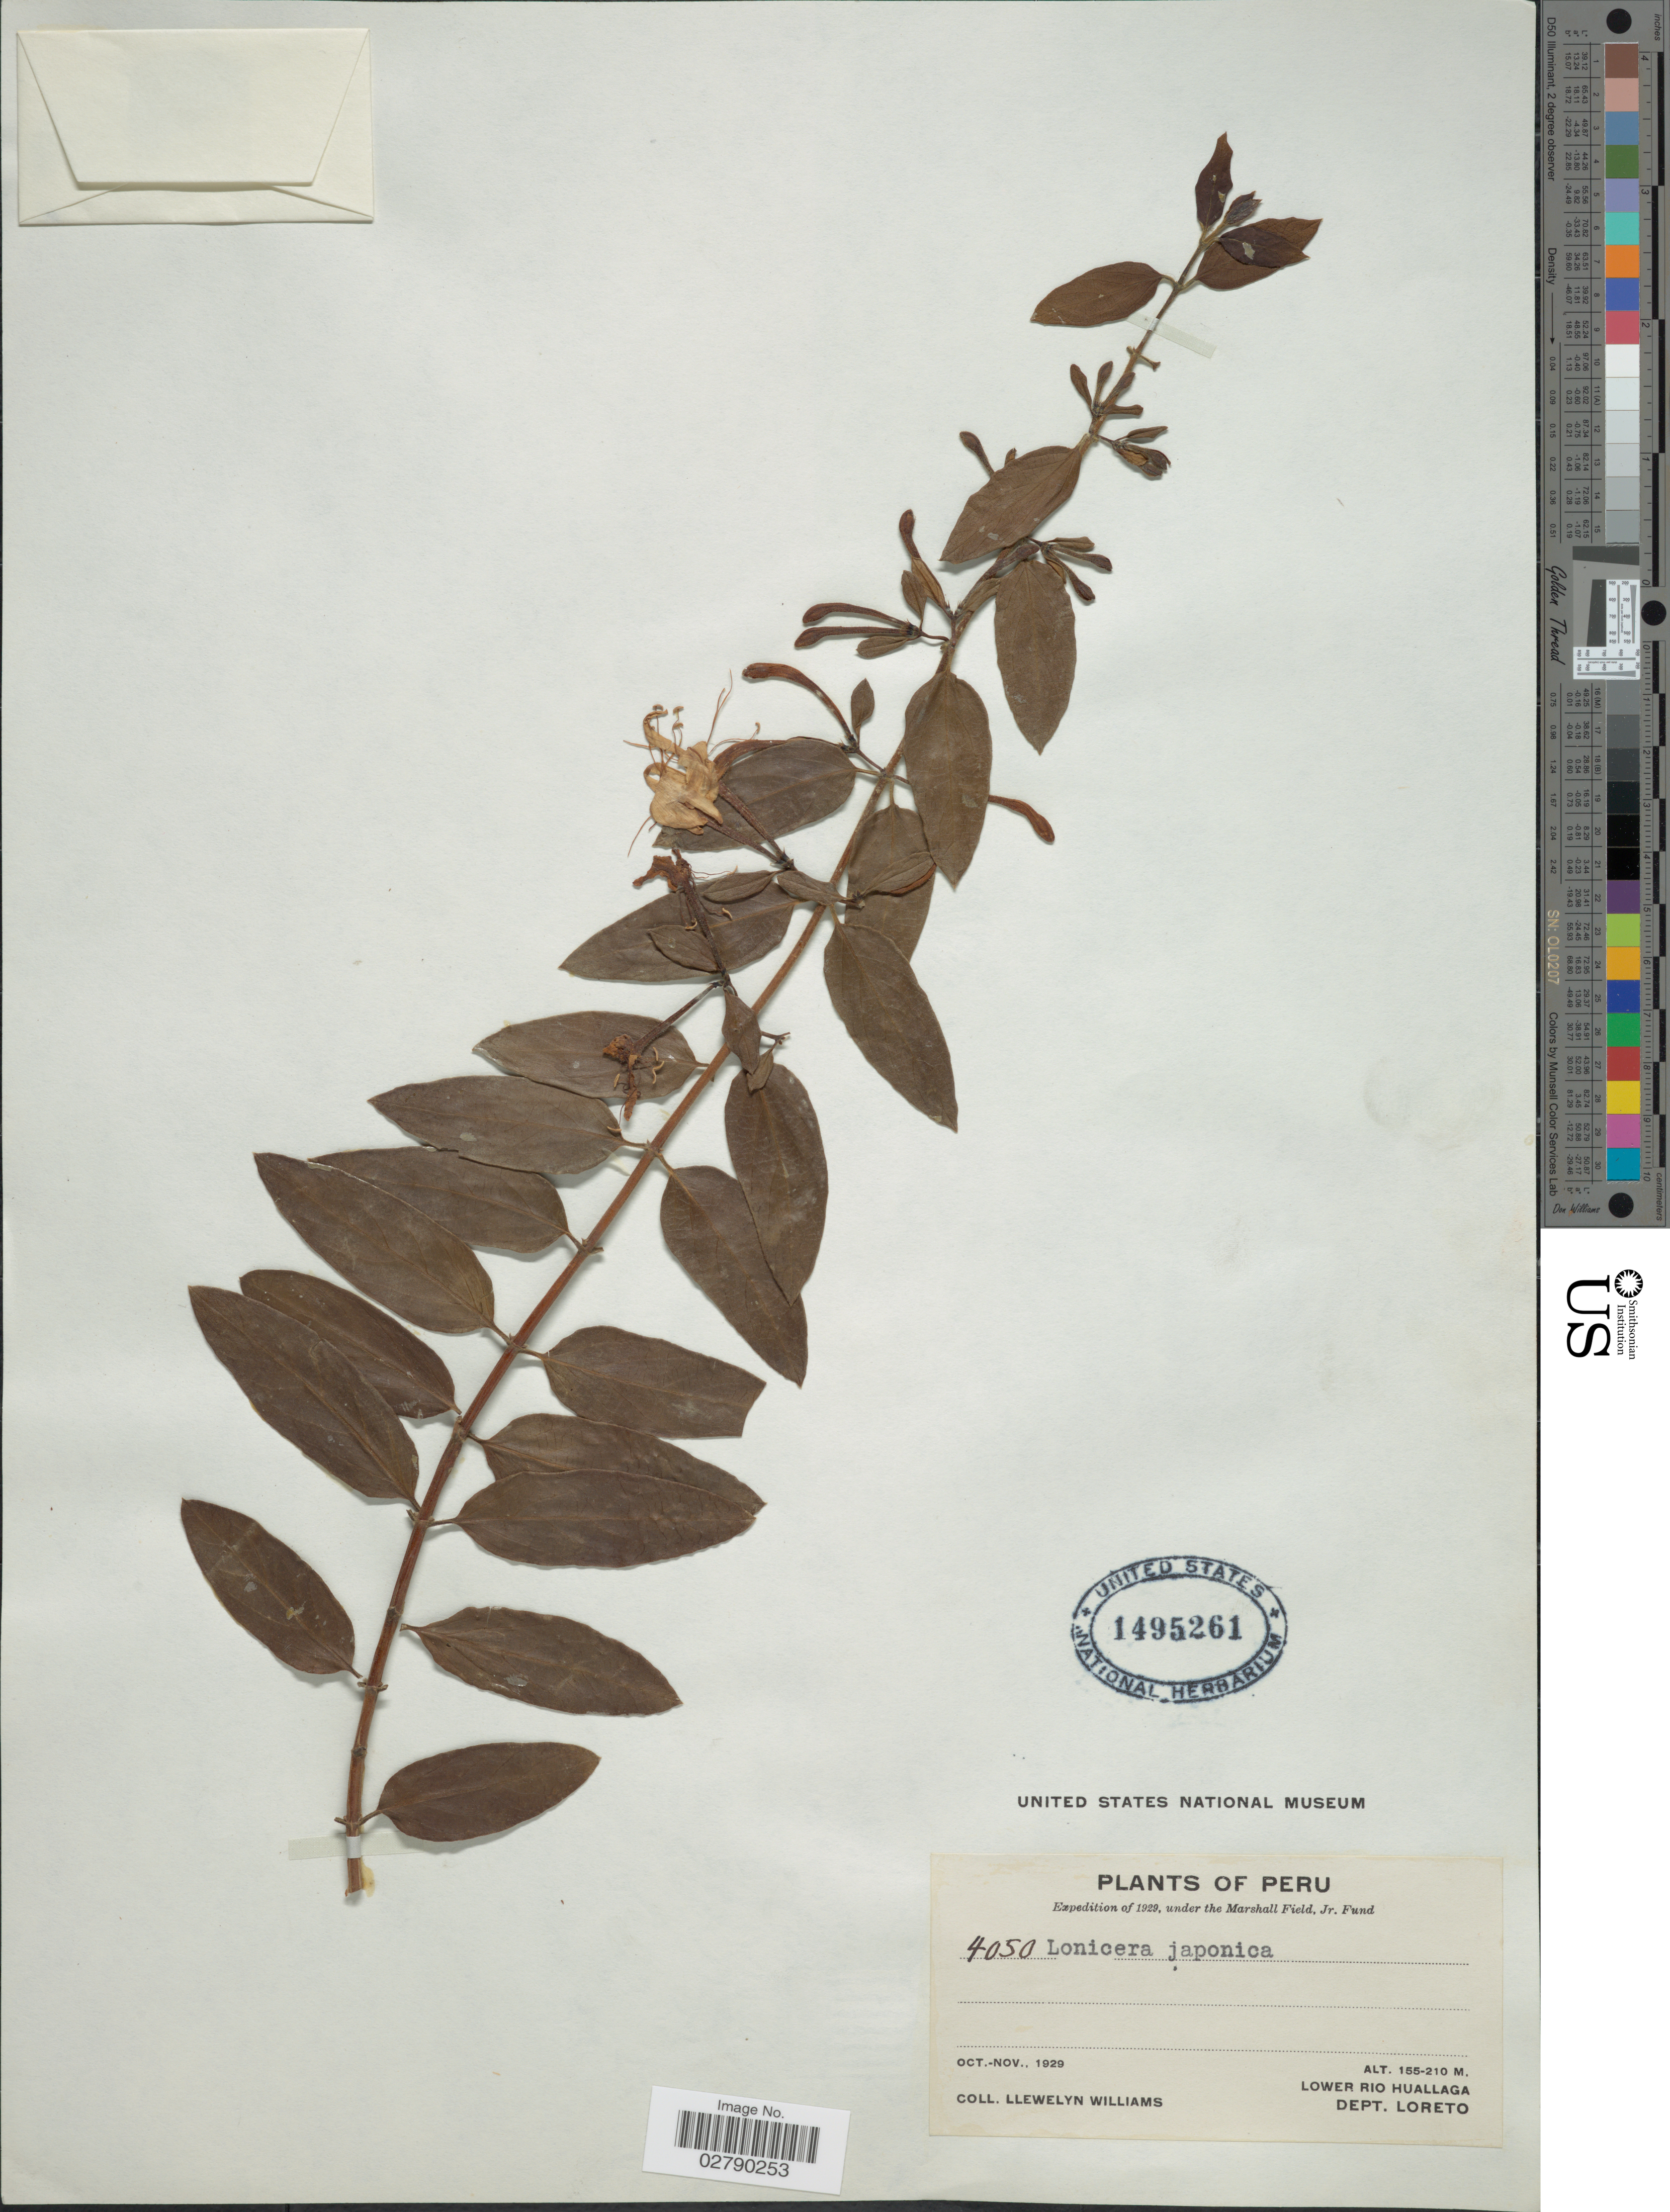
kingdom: Plantae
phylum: Tracheophyta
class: Magnoliopsida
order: Dipsacales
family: Caprifoliaceae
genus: Lonicera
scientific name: Lonicera japonica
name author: Thunb.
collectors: Ll. Williams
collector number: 4050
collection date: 1929-10/1929-11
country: Peru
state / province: Loreto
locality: Lower Rio Huallaga. Dept. Loreto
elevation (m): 155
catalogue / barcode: US 1495261